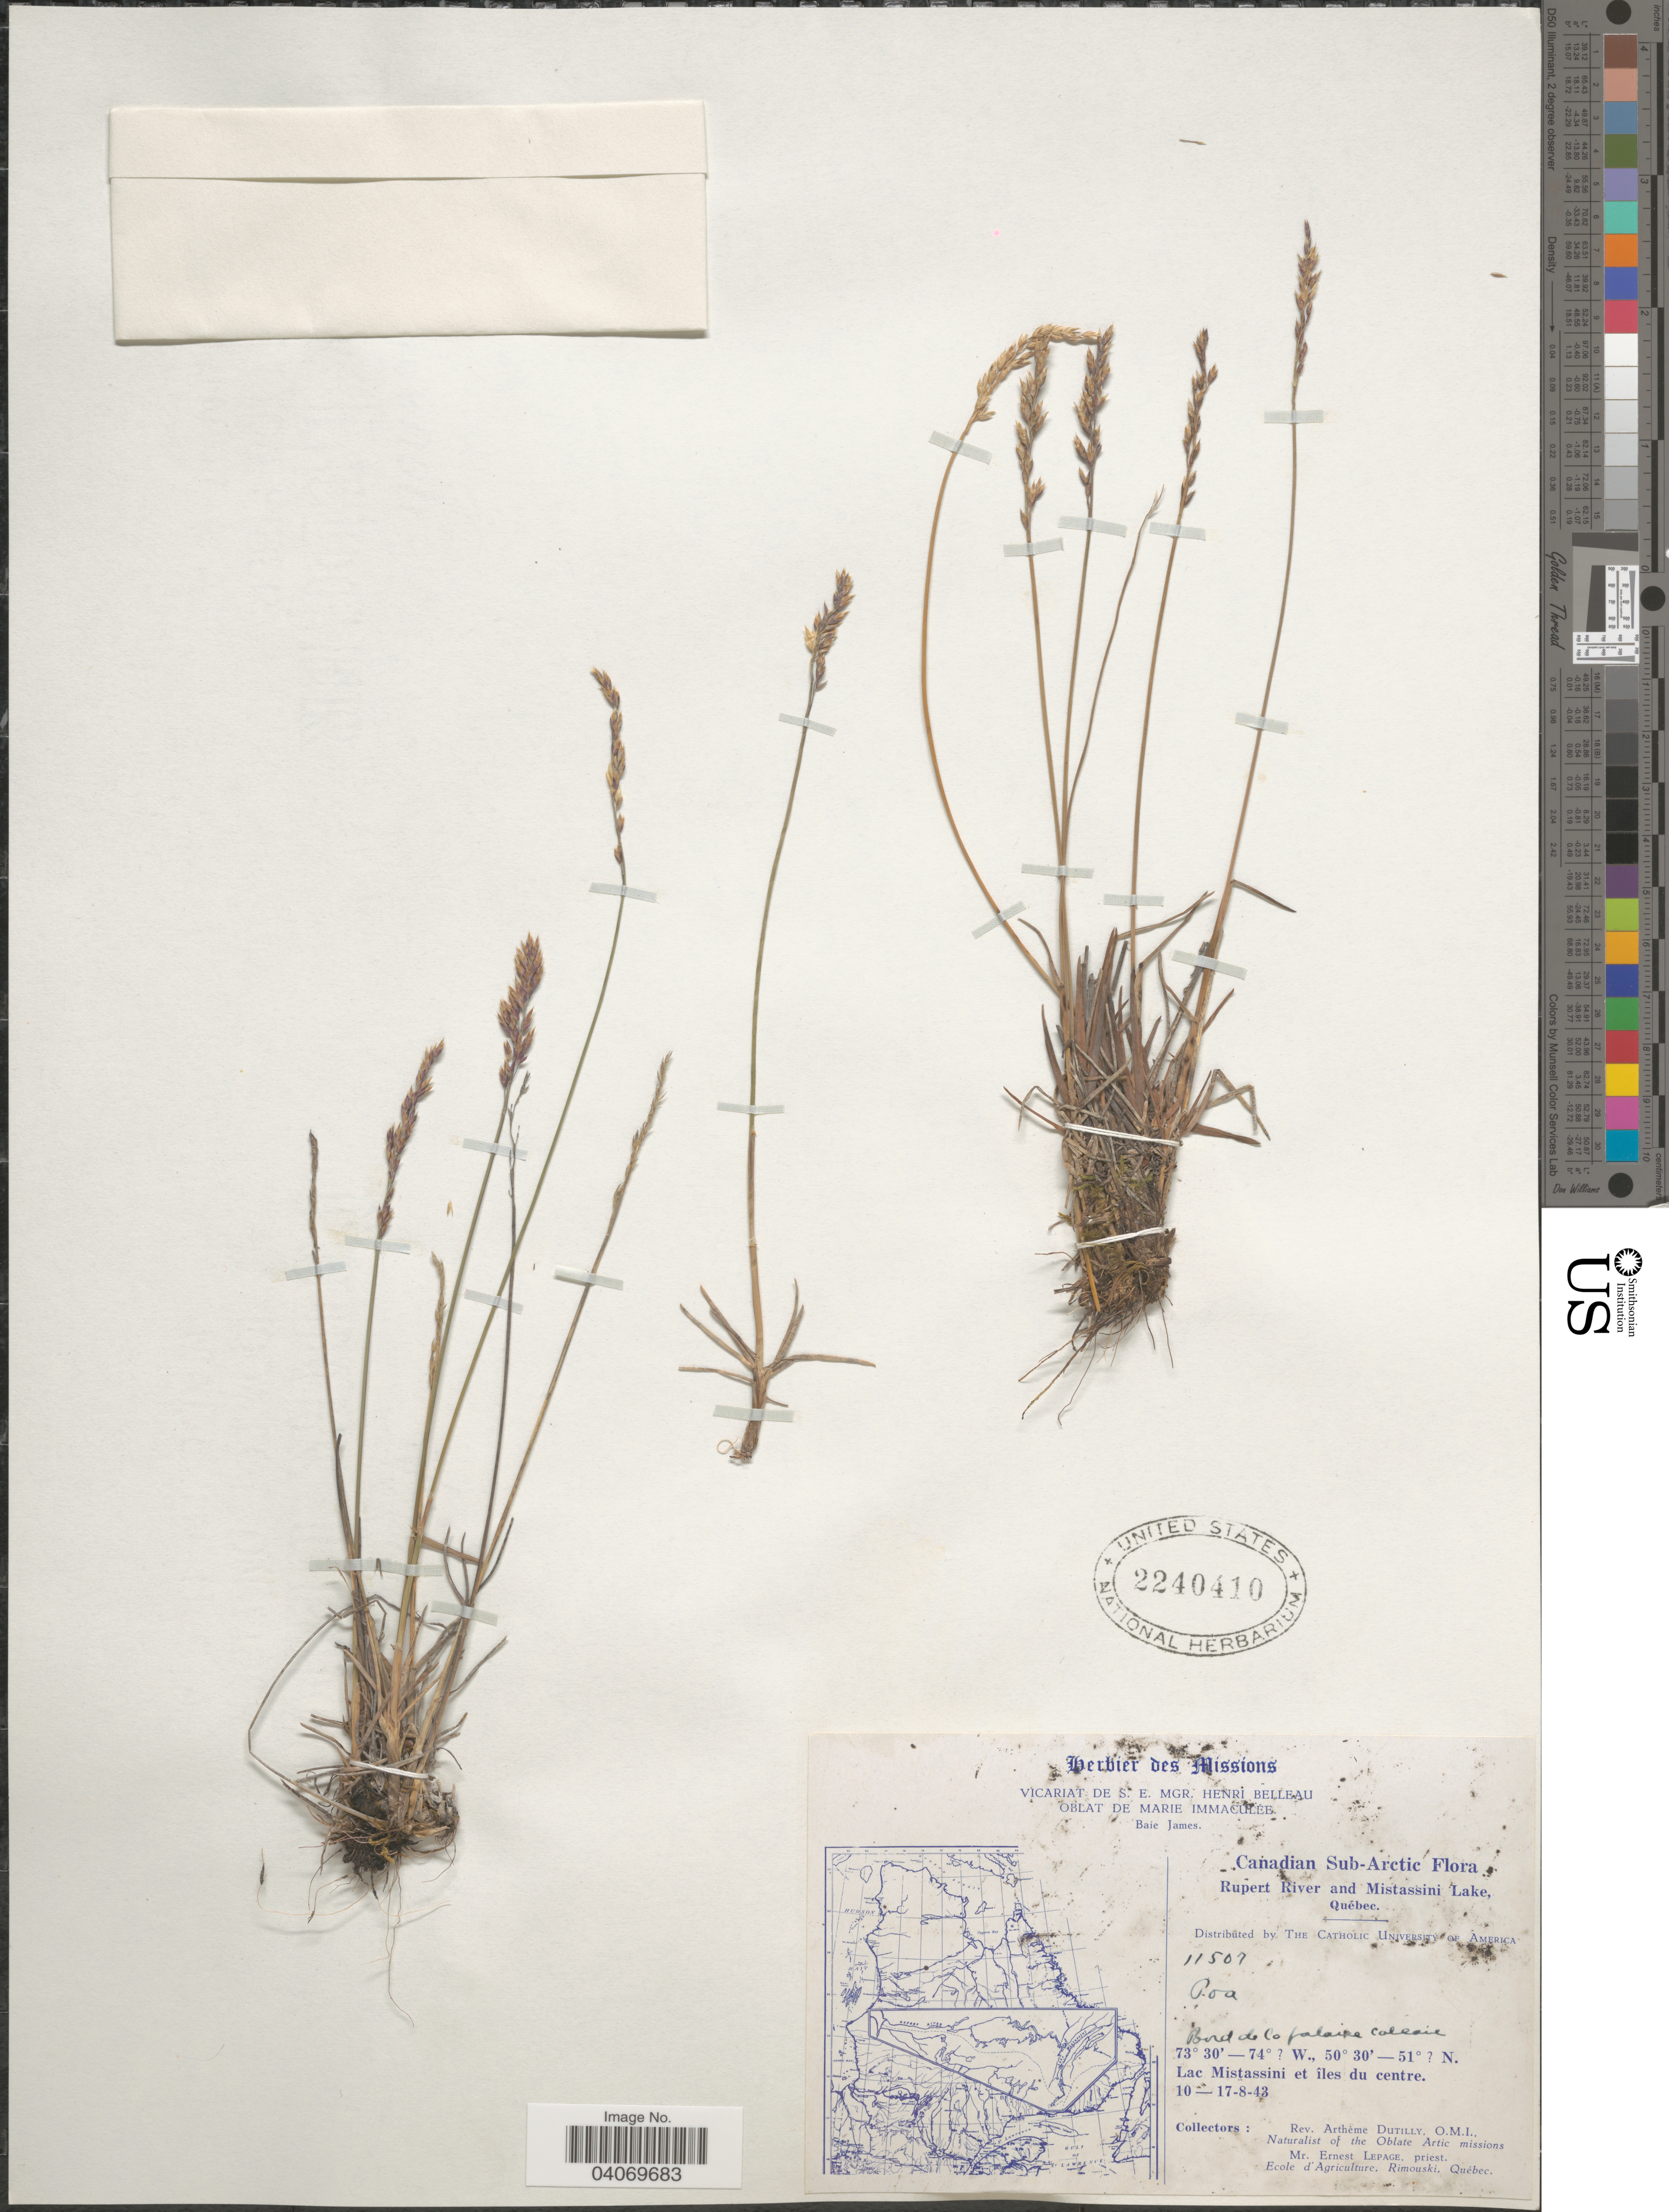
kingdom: Plantae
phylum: Tracheophyta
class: Liliopsida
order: Poales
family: Poaceae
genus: Poa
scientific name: Poa sp.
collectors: P. Dutilly & E. Lepage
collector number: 11507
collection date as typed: Transcribed d/m/y: 10/8/43 to 17/8/43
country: Canada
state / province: Quebec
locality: Herbier des Missions. Baie James [unsure placement]. Canadian Sub-Arctic. Rupert River and Mistassini Lake. Lac Mistassini et îles du centre. Naturalist of the Oblate Arctic missions.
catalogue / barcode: US 2240410